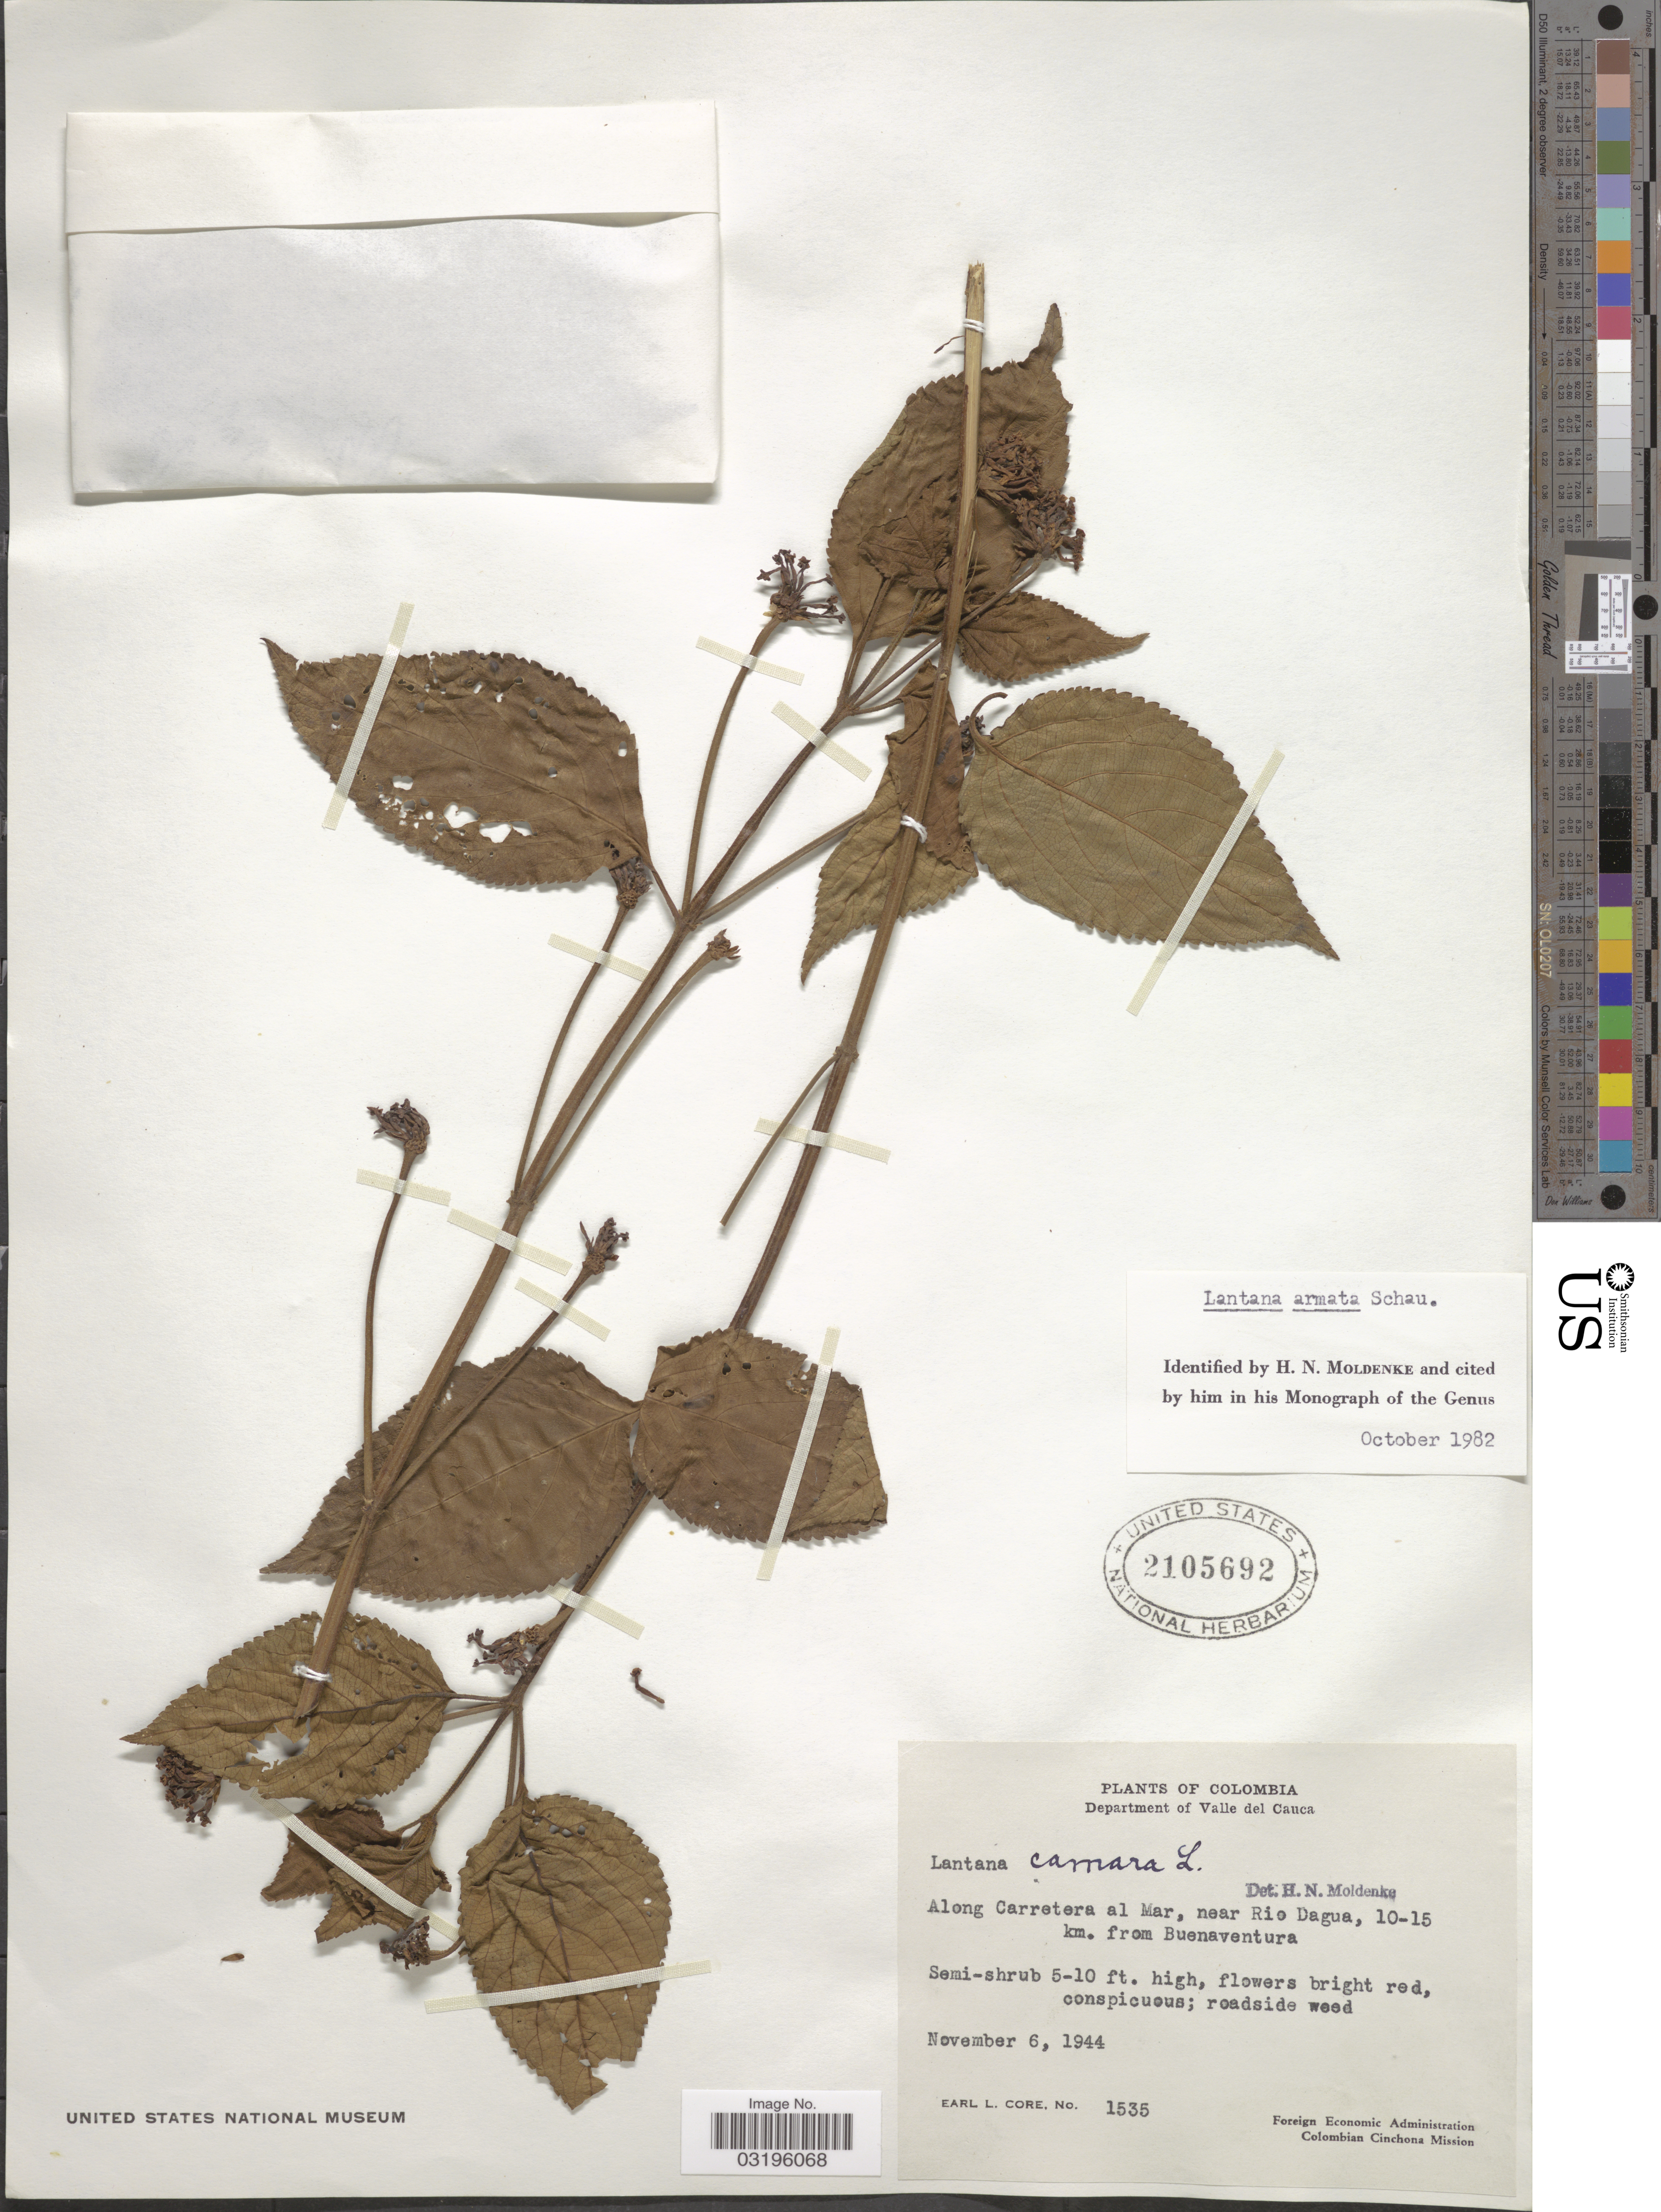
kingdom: Plantae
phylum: Tracheophyta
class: Magnoliopsida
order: Lamiales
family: Verbenaceae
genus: Lantana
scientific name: Lantana x armata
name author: Schauer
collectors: E. L. Core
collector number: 1535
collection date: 1944-11-06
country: Colombia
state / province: Valle del Cauca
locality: Department of Valle del Cauca. Along Carretera al Mar, near Rio Dagua, 10-15 km. from Buenaventura.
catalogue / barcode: US 2105692